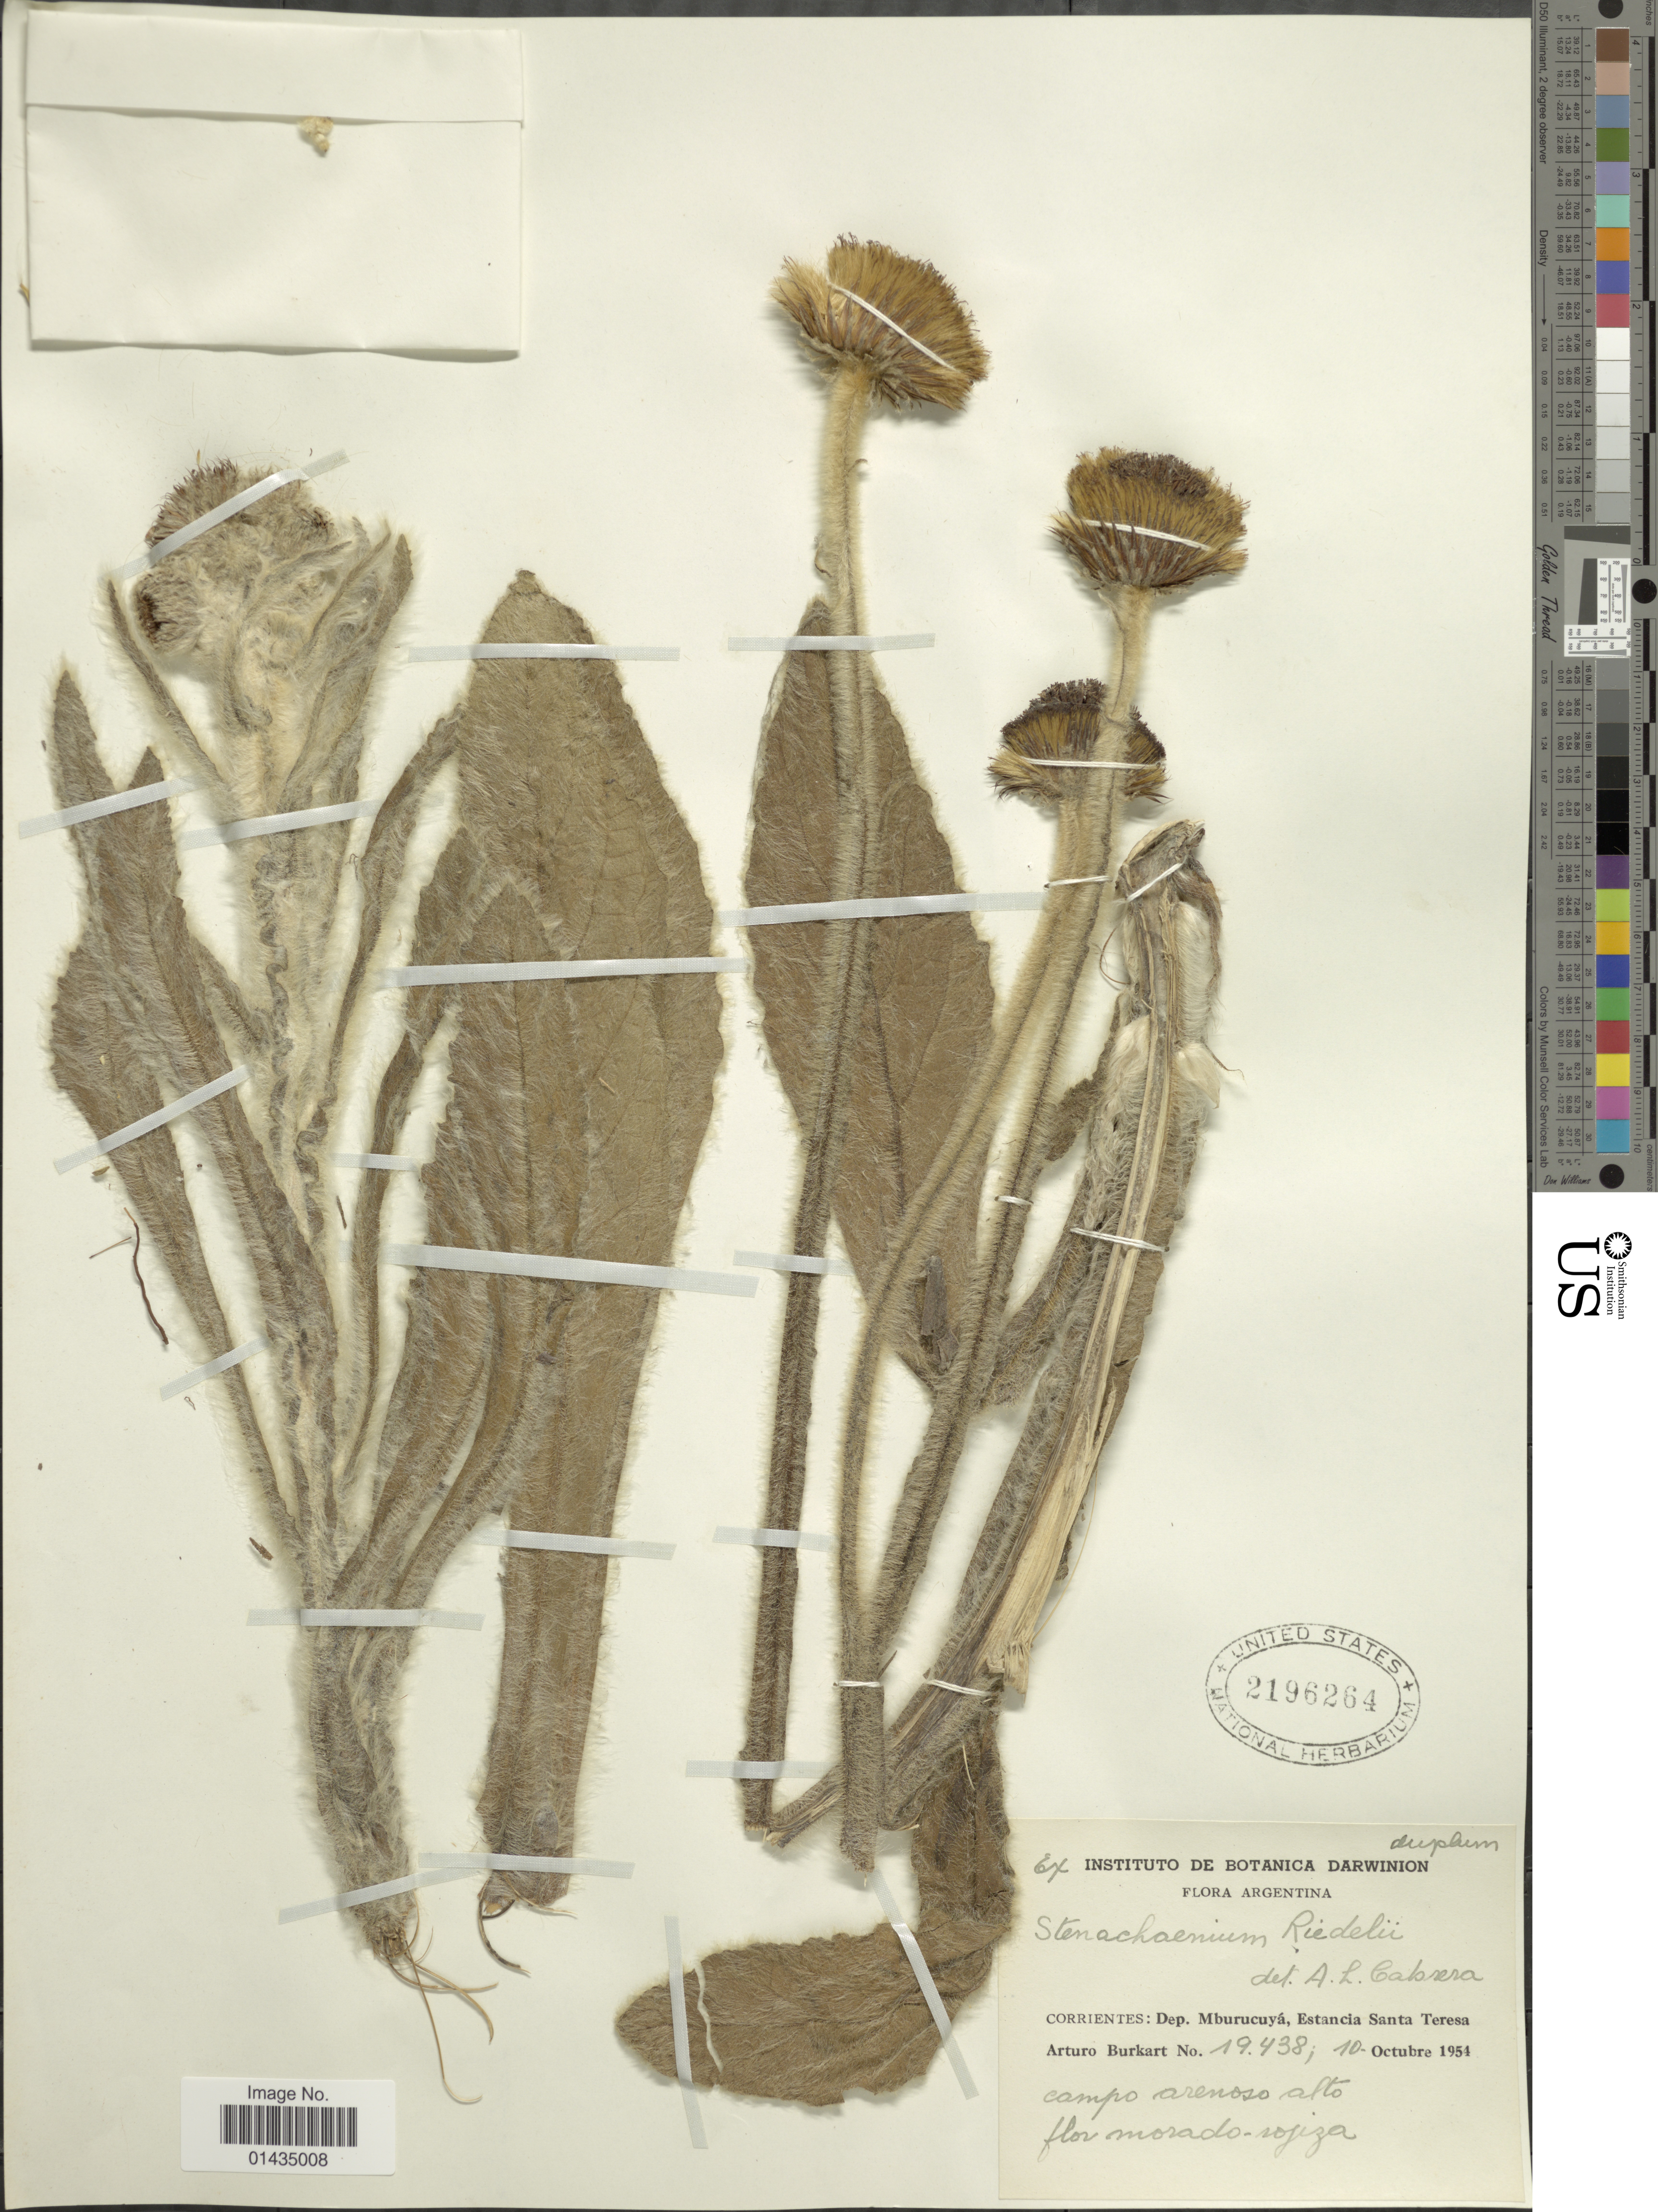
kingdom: Plantae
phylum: Tracheophyta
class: Magnoliopsida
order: Asterales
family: Asteraceae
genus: Stenachaenium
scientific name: Stenachaenium riedelli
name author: Baker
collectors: A. E. Burkart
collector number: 19438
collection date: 1954-10-10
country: Argentina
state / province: Corrientes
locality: Dep. Mburucuyá, Estancia Santa Teresa, campo arenoso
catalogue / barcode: US 2196264